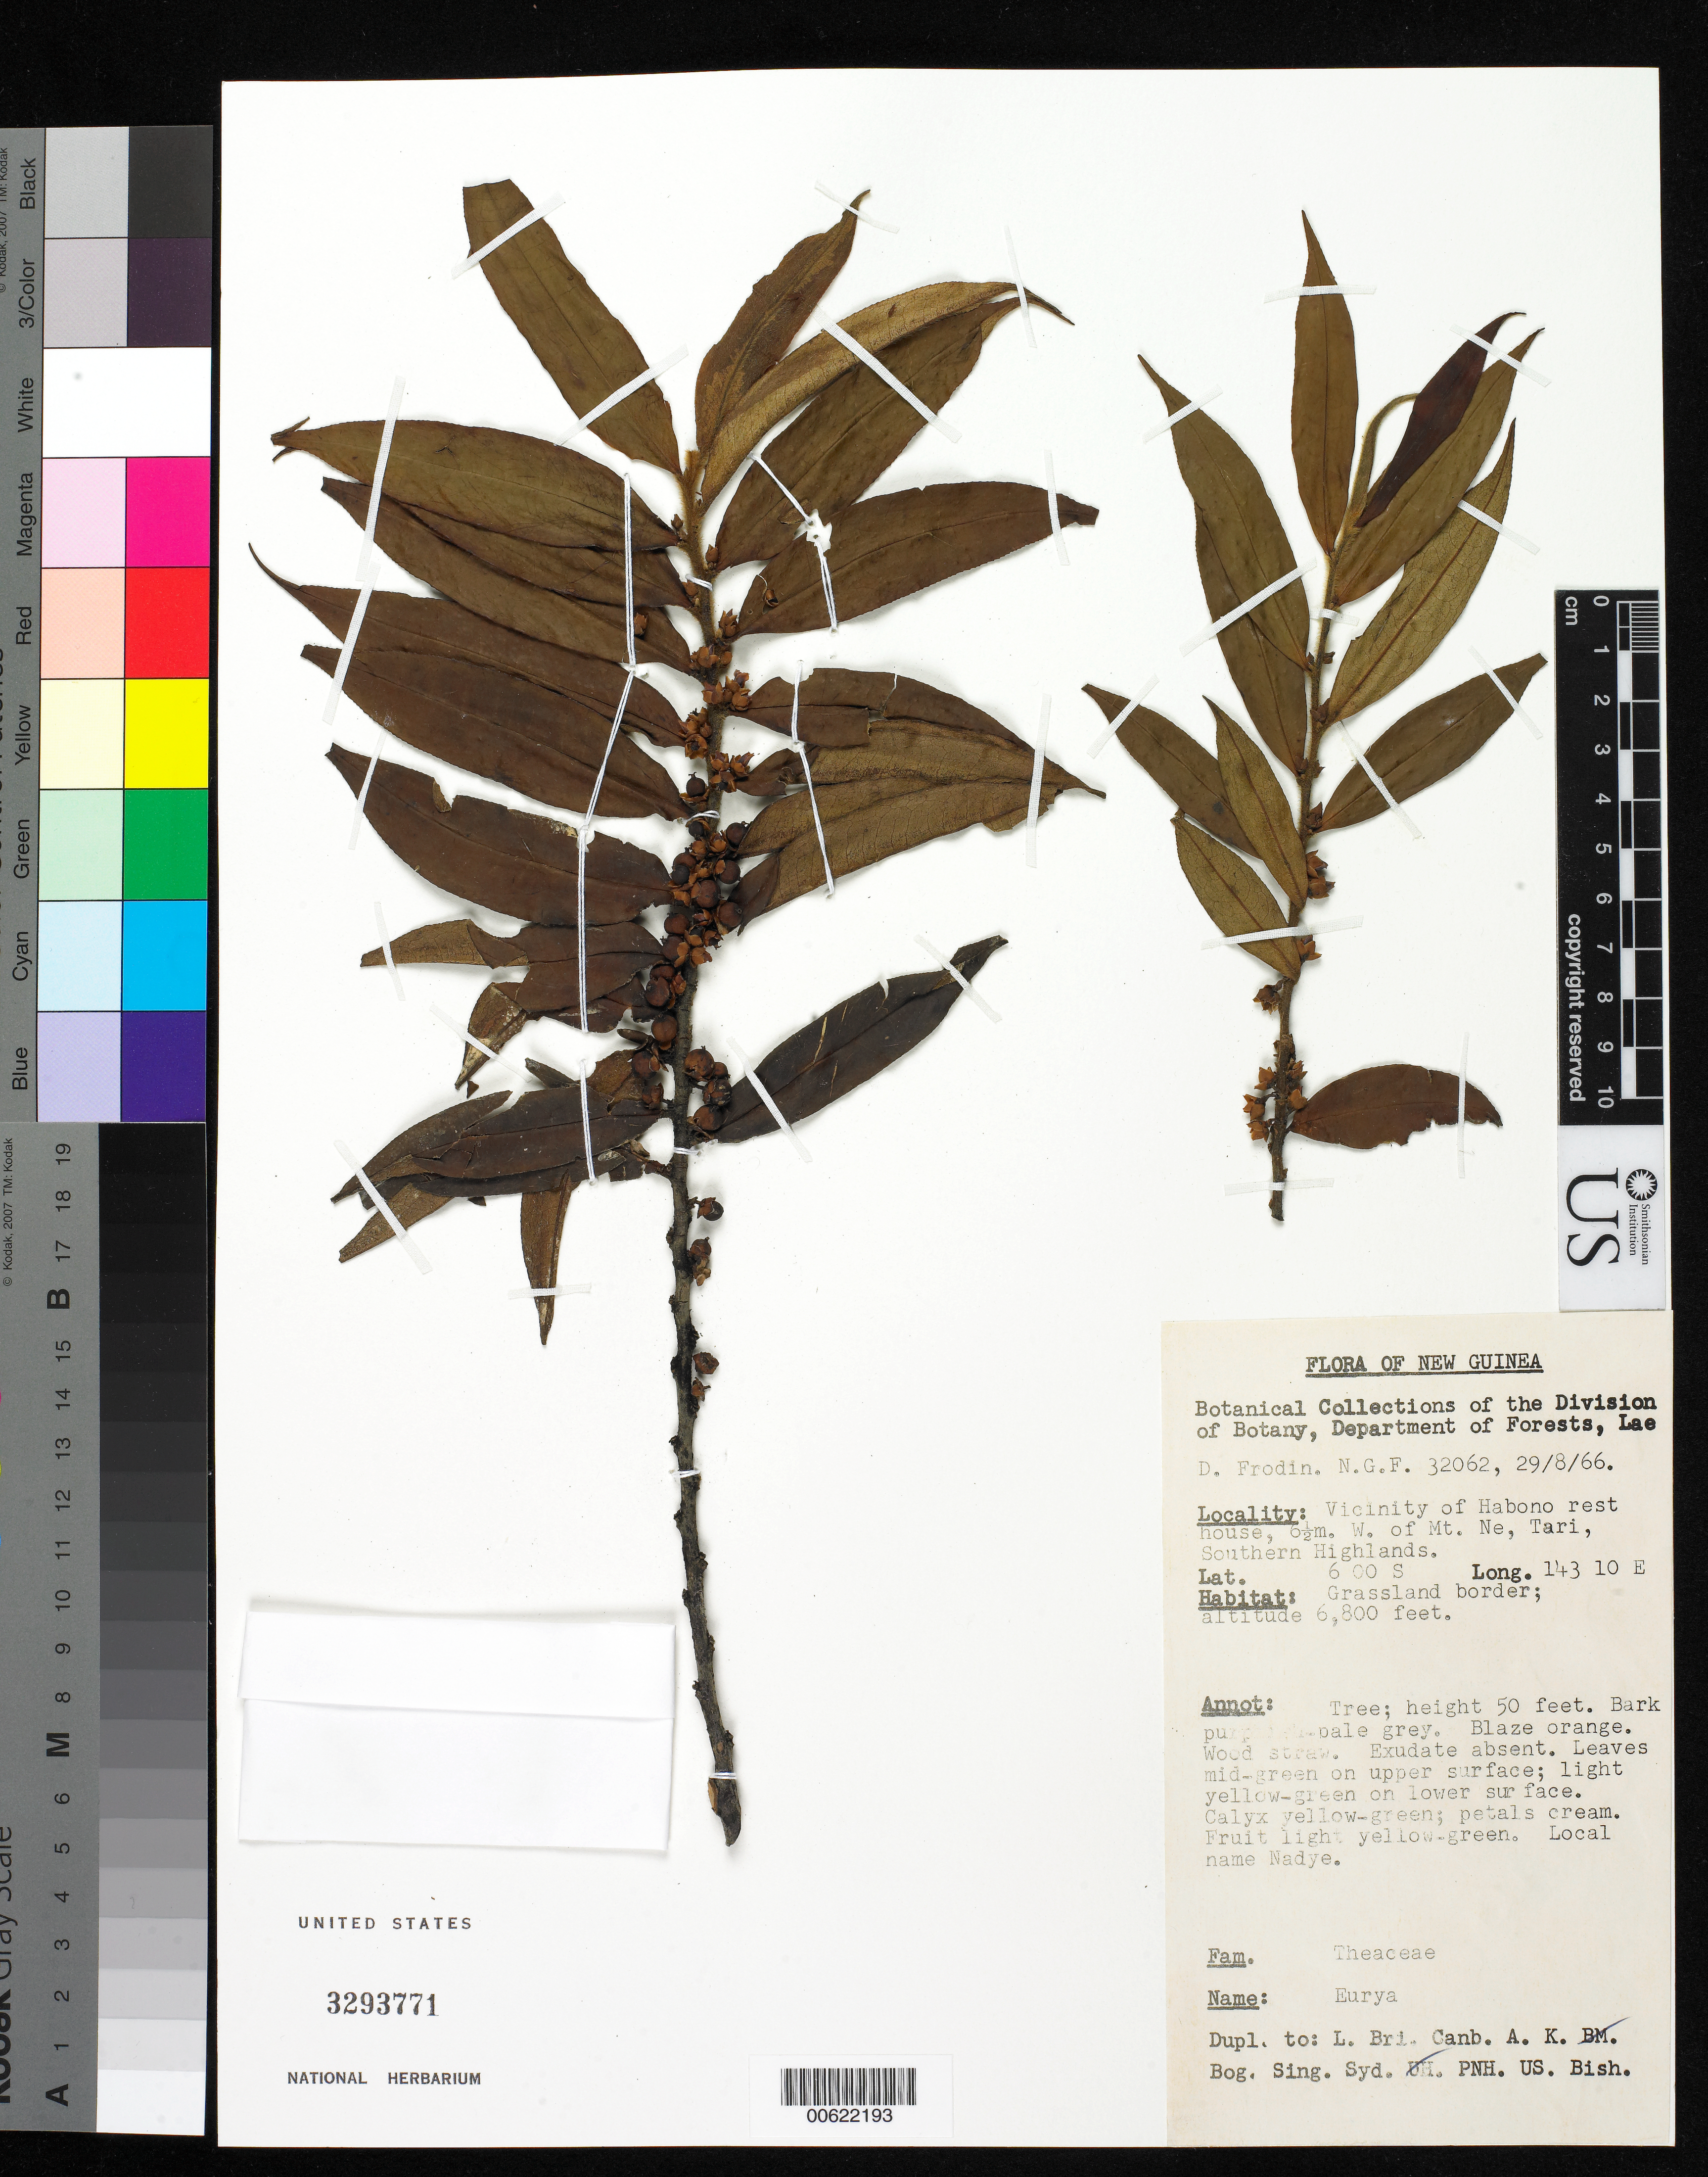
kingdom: Plantae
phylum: Tracheophyta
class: Magnoliopsida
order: Ericales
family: Pentaphylacaceae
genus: Eurya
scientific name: Eurya sp.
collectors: D. G. Frodin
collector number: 32062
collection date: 1966-08-28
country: Papua New Guinea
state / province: Southern Highlands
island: New Guinea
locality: Vicinity of Habono rest house, 6.5 m W of Mt. Ne, Tari, Southern Highlands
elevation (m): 2073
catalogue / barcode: US 3293771